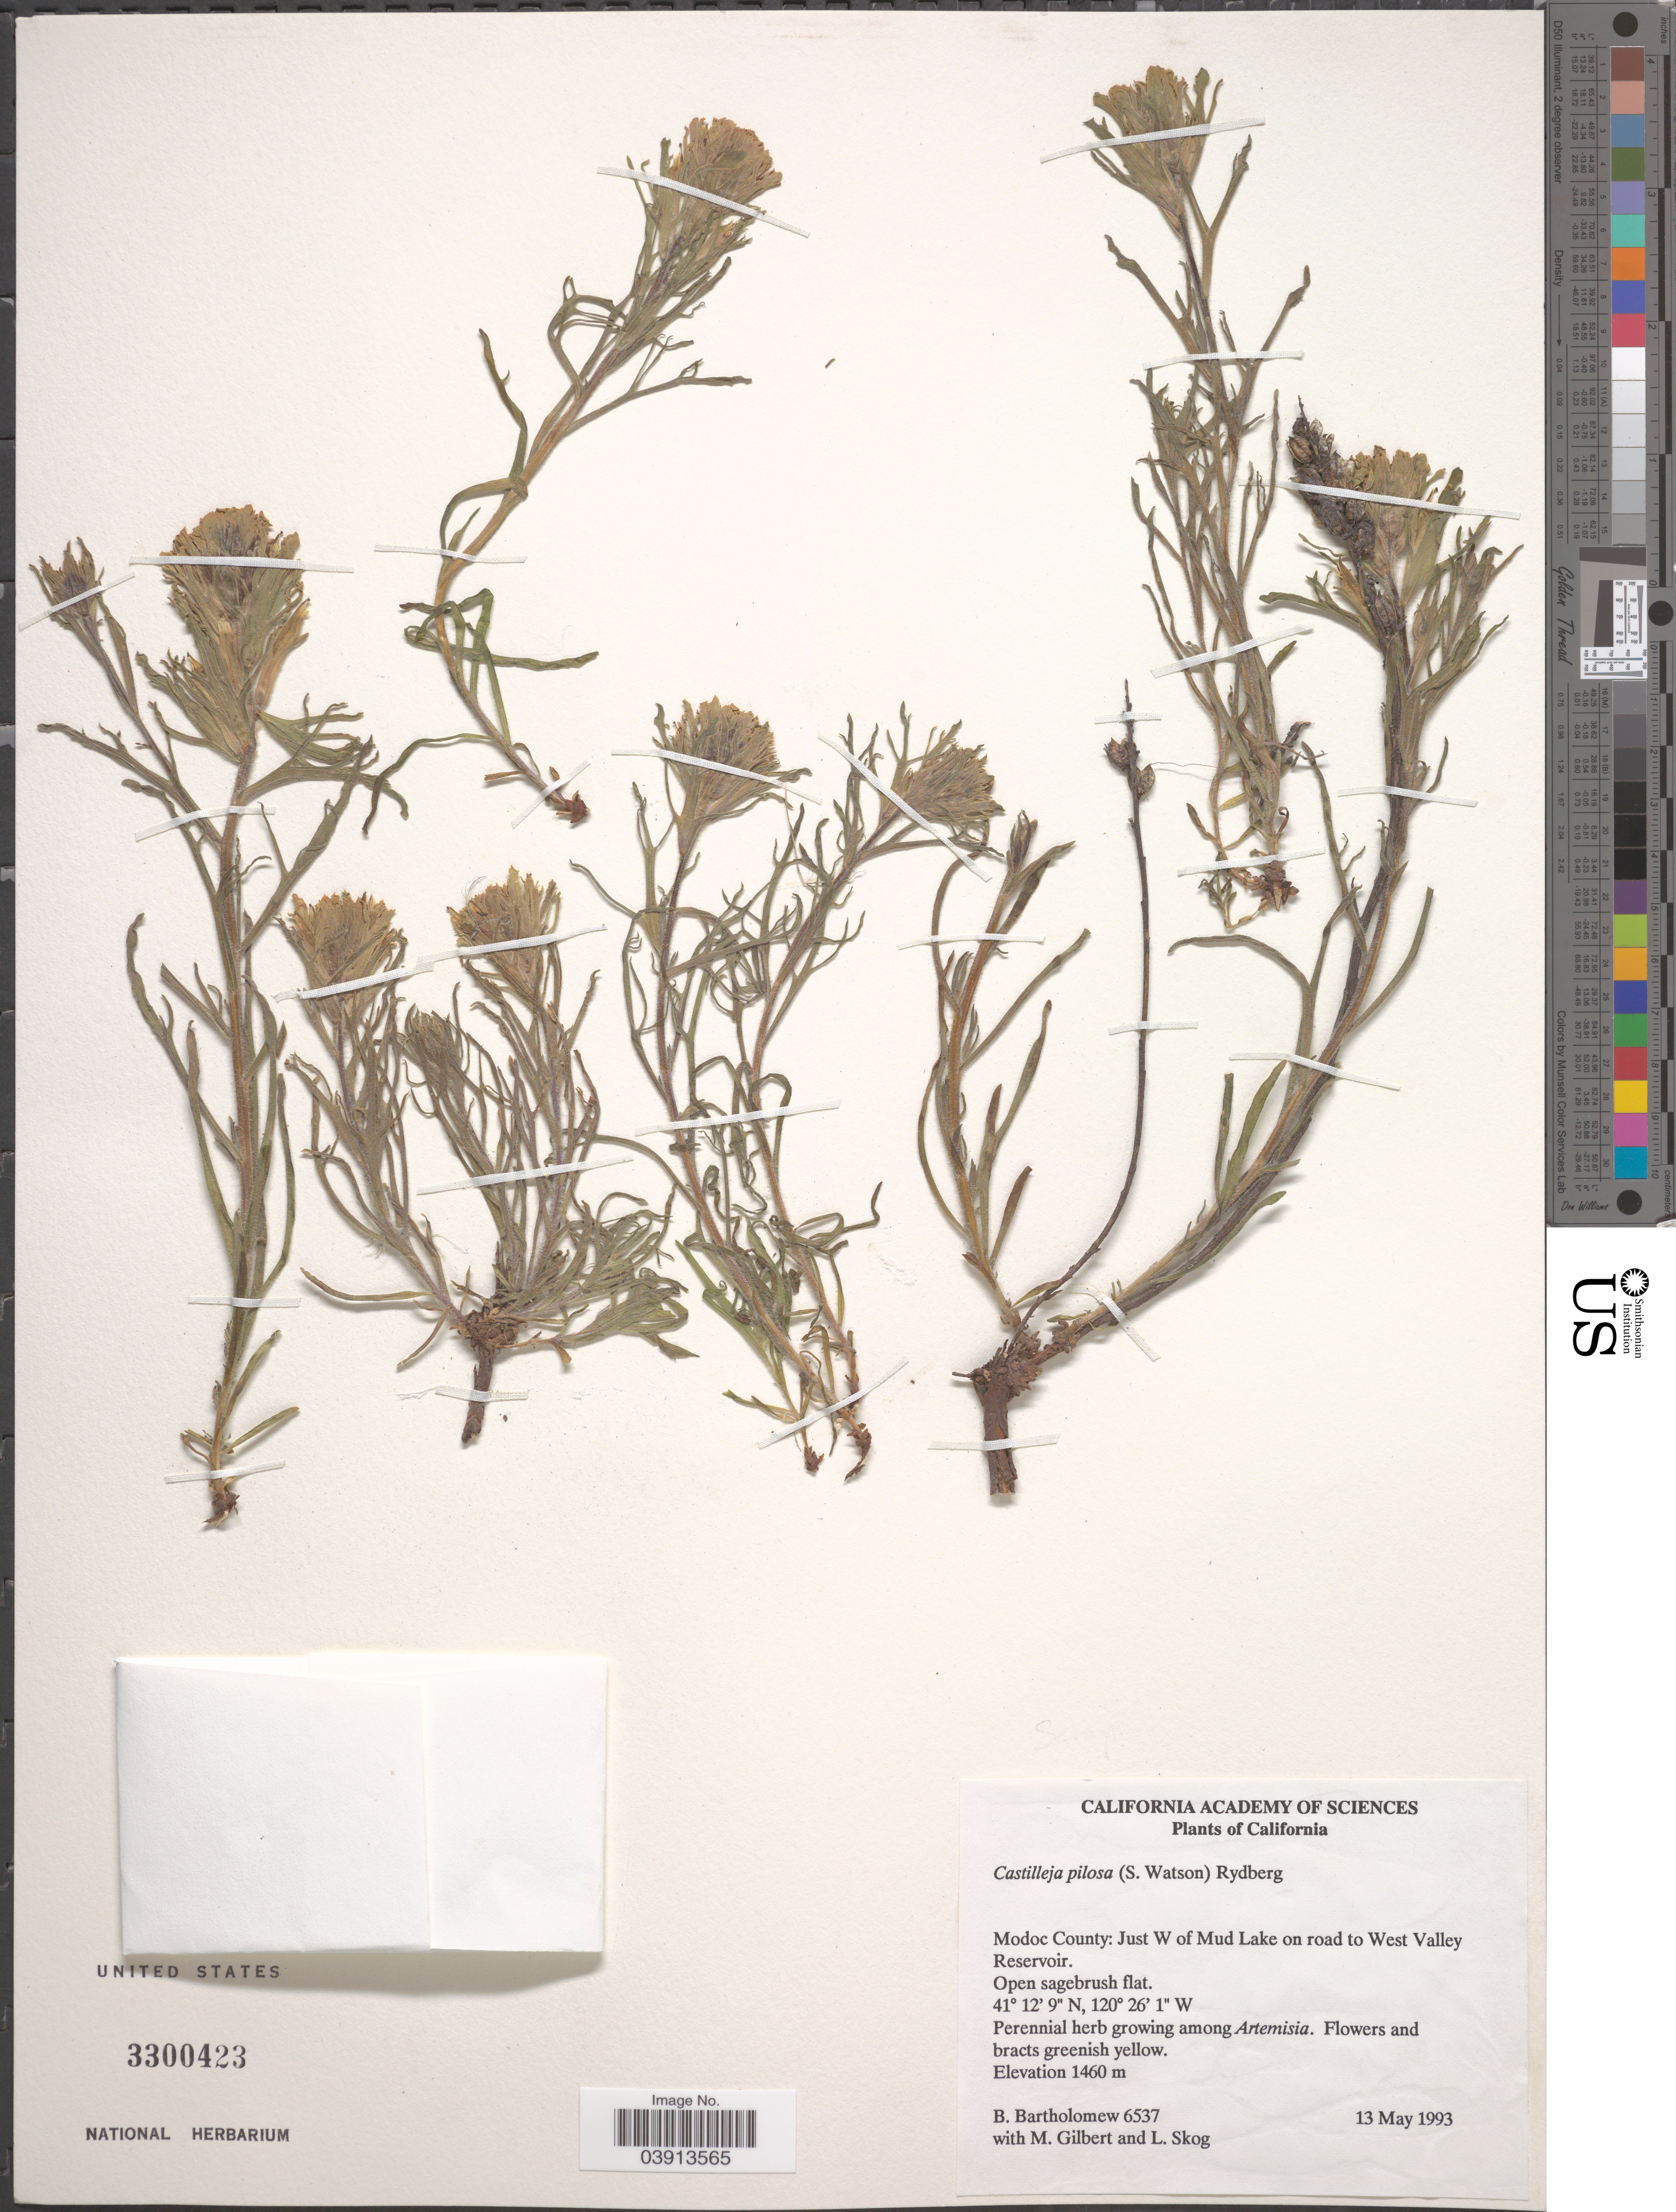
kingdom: Plantae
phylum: Tracheophyta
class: Magnoliopsida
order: Lamiales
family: Orobanchaceae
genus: Castilleja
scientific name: Castilleja pilosa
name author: (S. Watson) Rydb.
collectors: B. Bartholomew, M. Gilbert & L. E. Skog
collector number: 6537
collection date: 1993-05-13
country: United States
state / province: California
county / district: Modoc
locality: Modoc County: Just W of Mud Lake on road to West Valley Reservoir.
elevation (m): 1460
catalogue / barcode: US 3300423